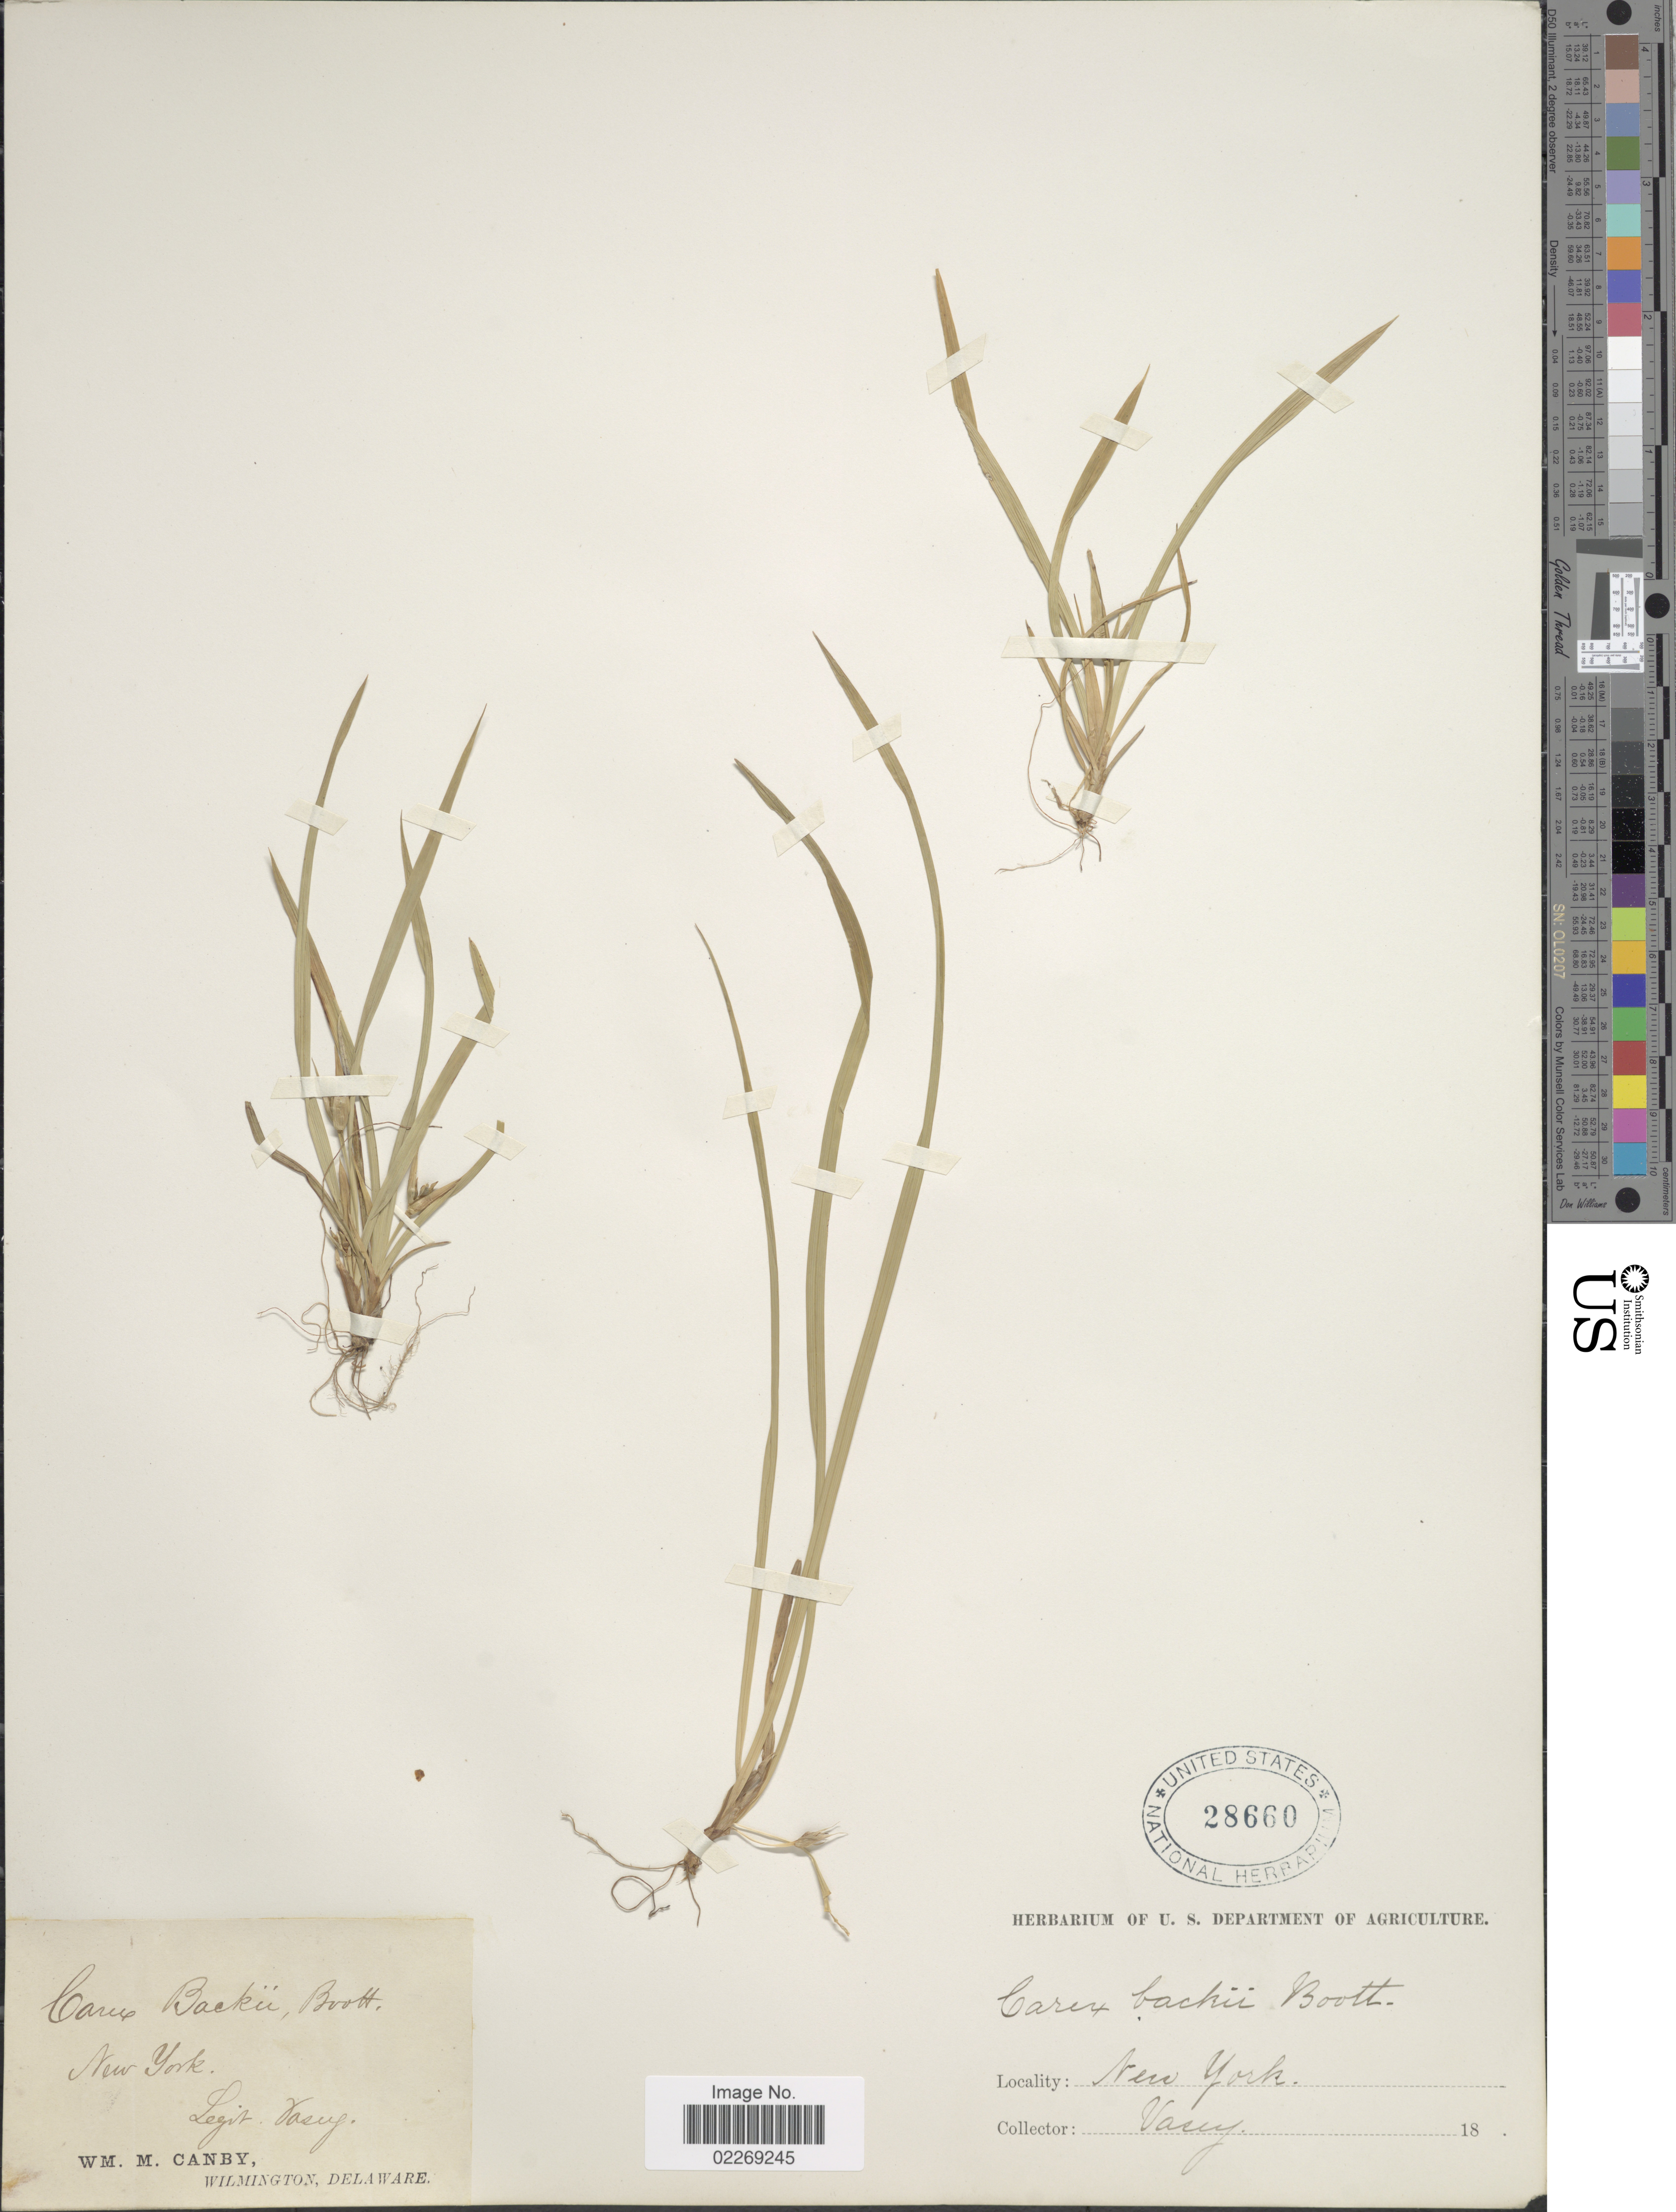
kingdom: Plantae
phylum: Tracheophyta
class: Liliopsida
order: Poales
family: Cyperaceae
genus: Carex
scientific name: Carex backii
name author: Boott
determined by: Strong, Mark T., (BOT), Smithsonian Institution - National Museum of Natural History (UNITED STATES)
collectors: Vasey, --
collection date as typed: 18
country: United States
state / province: New York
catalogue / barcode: US 28660